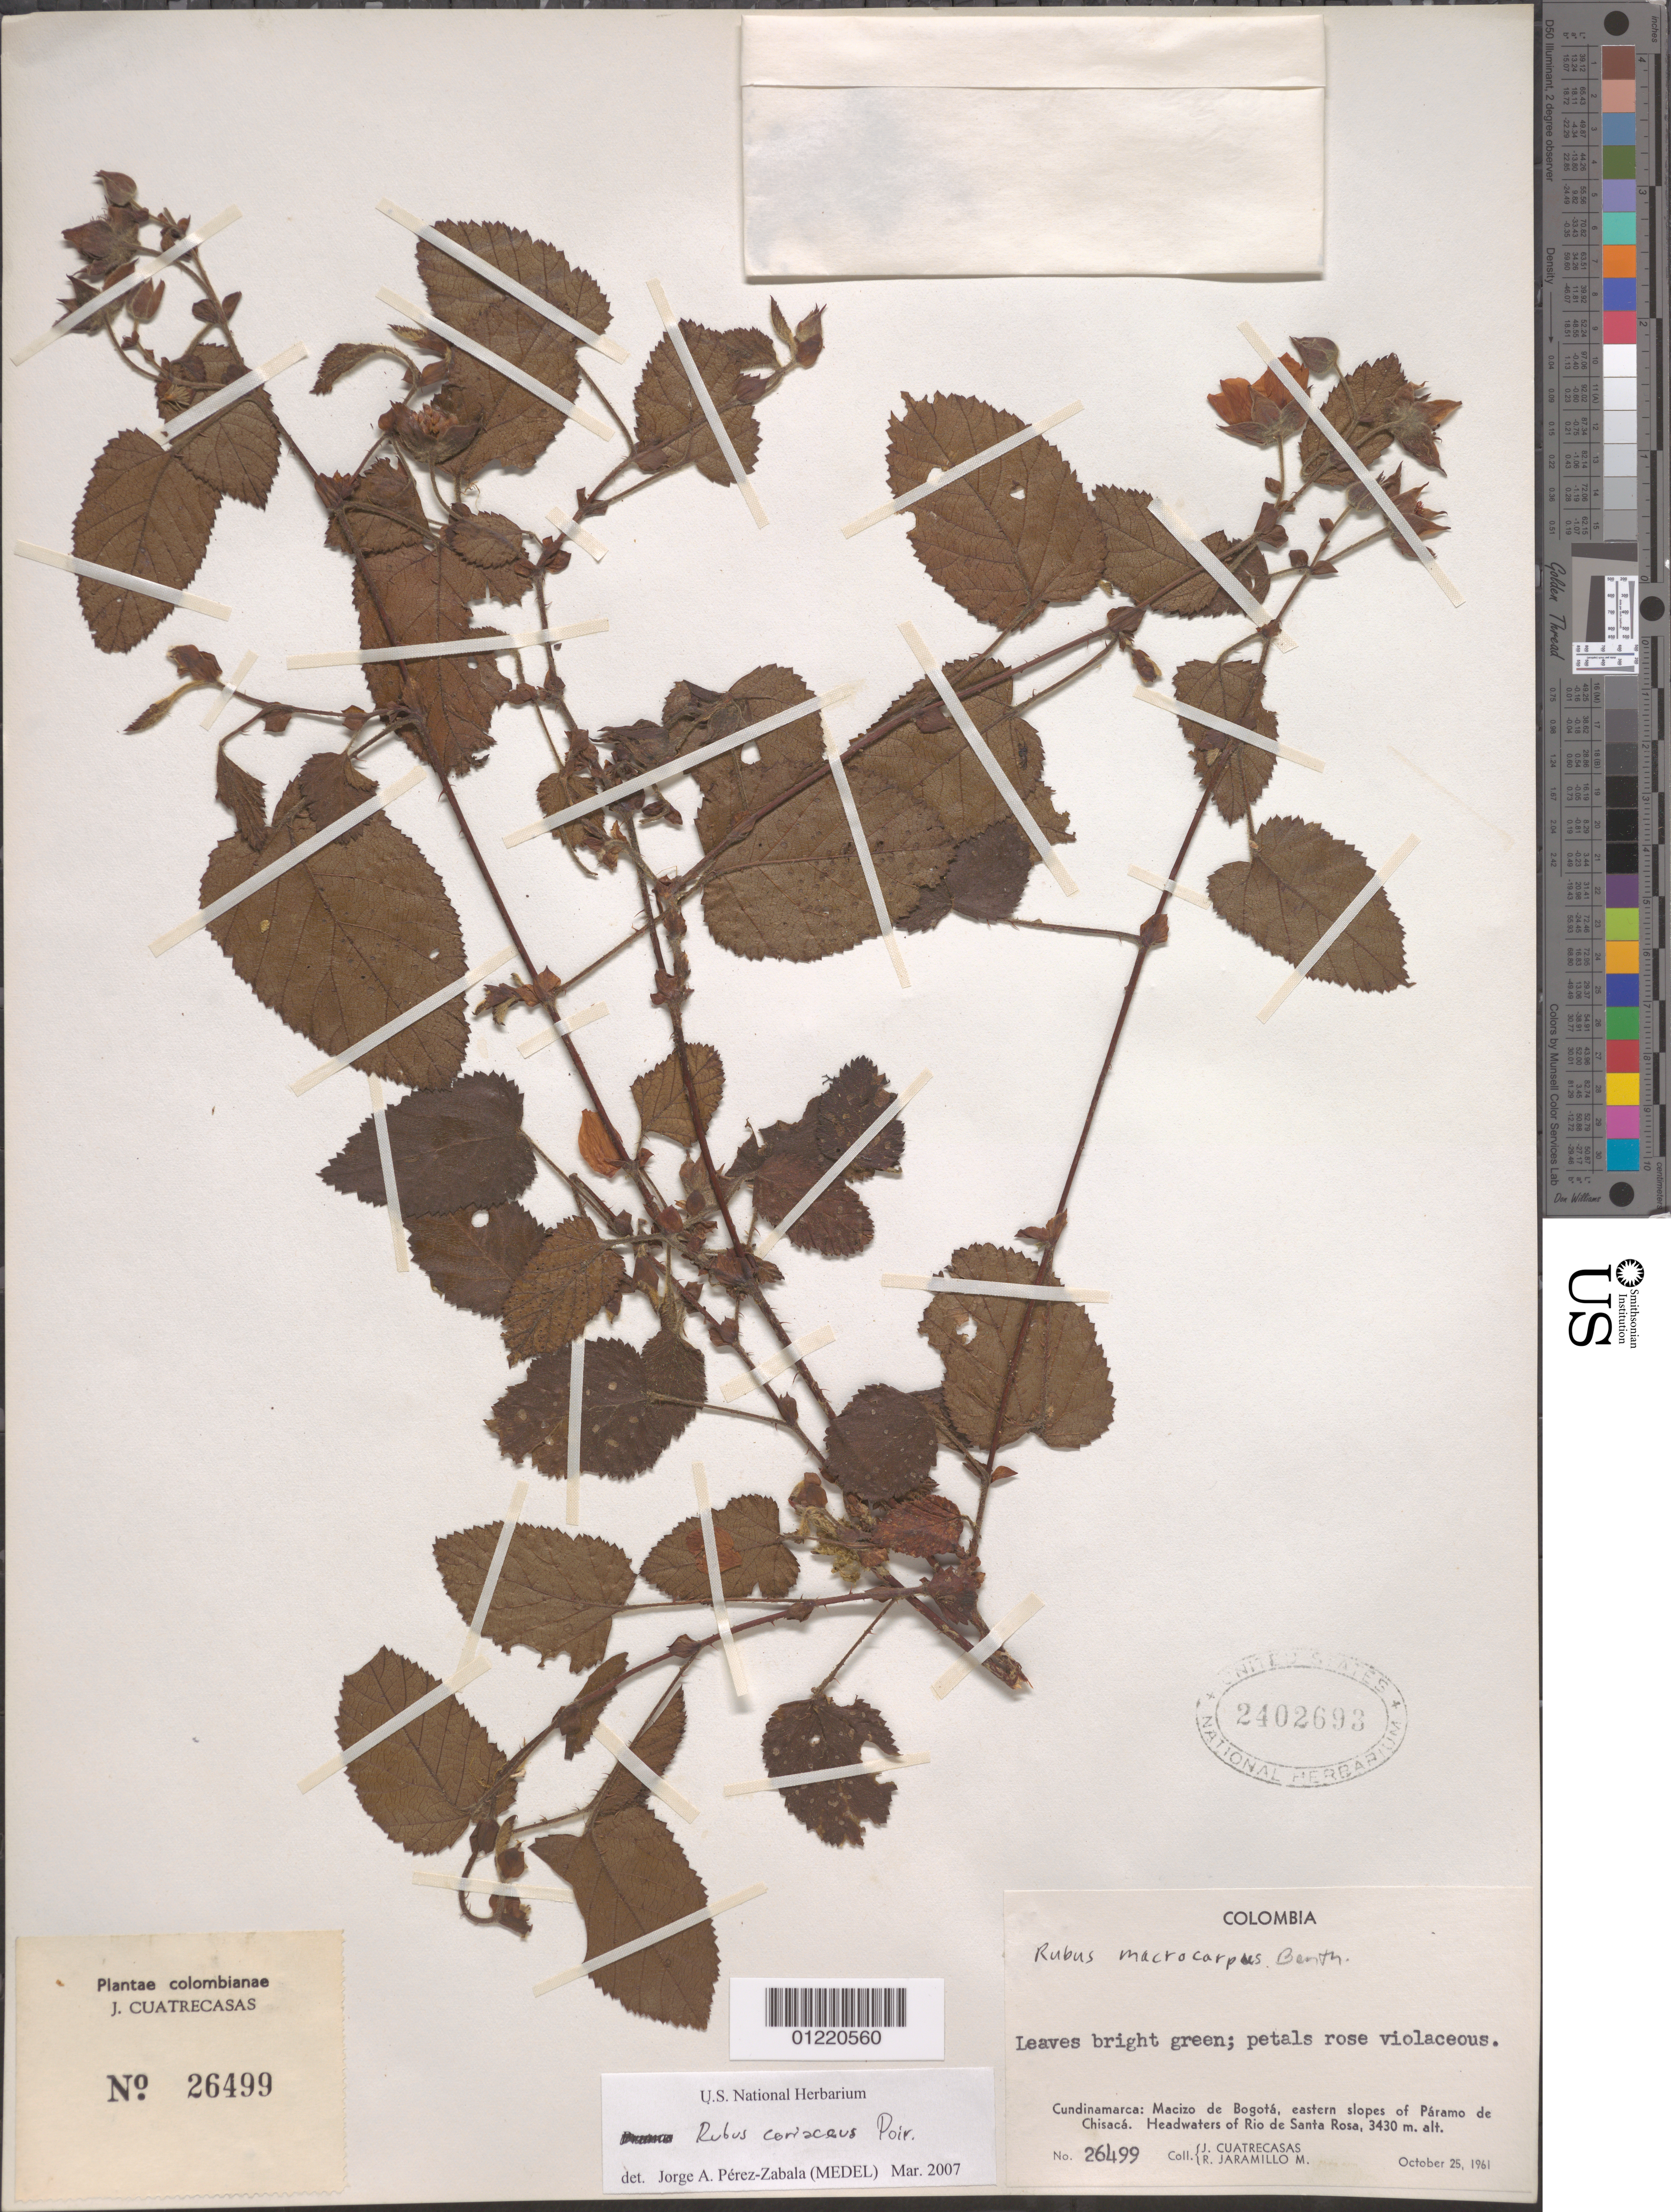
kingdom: Plantae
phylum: Tracheophyta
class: Magnoliopsida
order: Rosales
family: Rosaceae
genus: Rubus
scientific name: Rubus coriaceus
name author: Poir.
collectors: J. Cuatrecasas & R. Jaramillo M.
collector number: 26499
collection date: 1961-10-25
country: Colombia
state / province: Cundinamarca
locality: Macizo de Bogotá (Bogota Massif), eastern slopes of Paramo de Chisaca. Headwaters of Rio de Santa Rosa.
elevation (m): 3430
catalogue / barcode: US 2402693